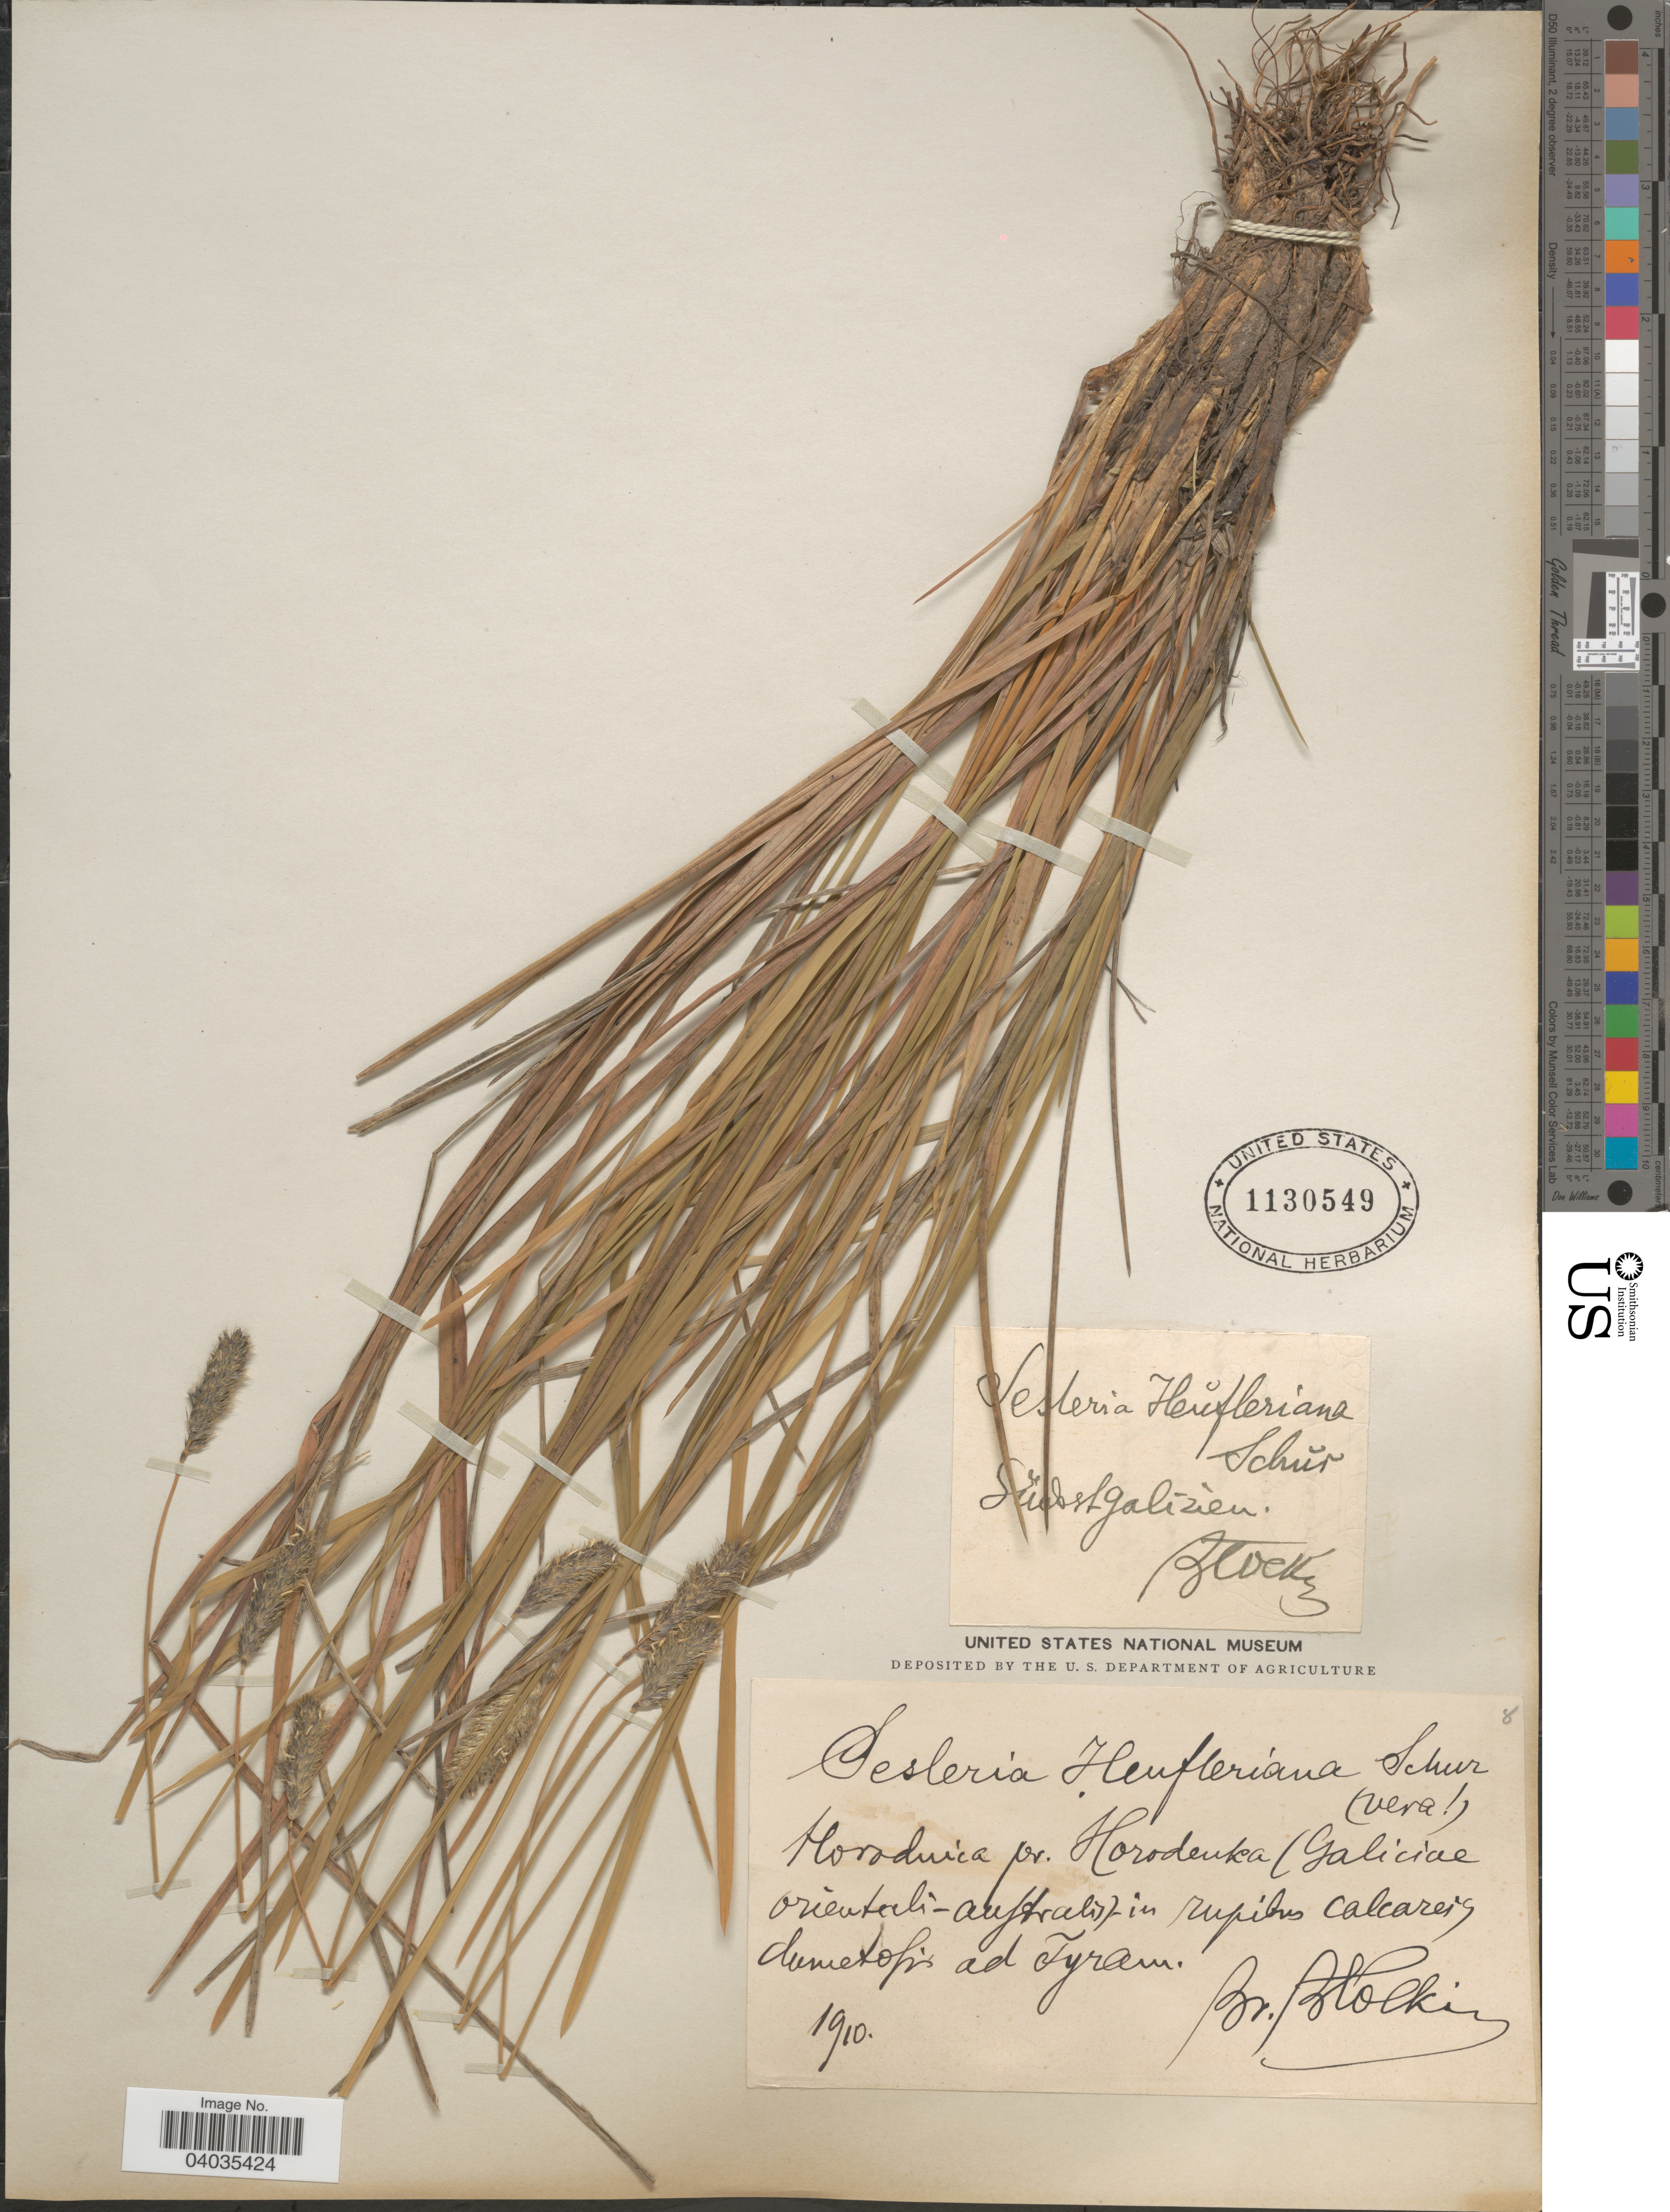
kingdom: Plantae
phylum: Tracheophyta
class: Liliopsida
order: Poales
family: Poaceae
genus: Sesleria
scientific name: Sesleria heufleriana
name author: Schur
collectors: B. Blockin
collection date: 1910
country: Ukraine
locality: Sudstgalizien. Horodnica pr. Horodenka (Galiciae orientali-auf Itali) in rupibus calcareis dumetosis ad Tyram.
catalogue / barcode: US 1130549